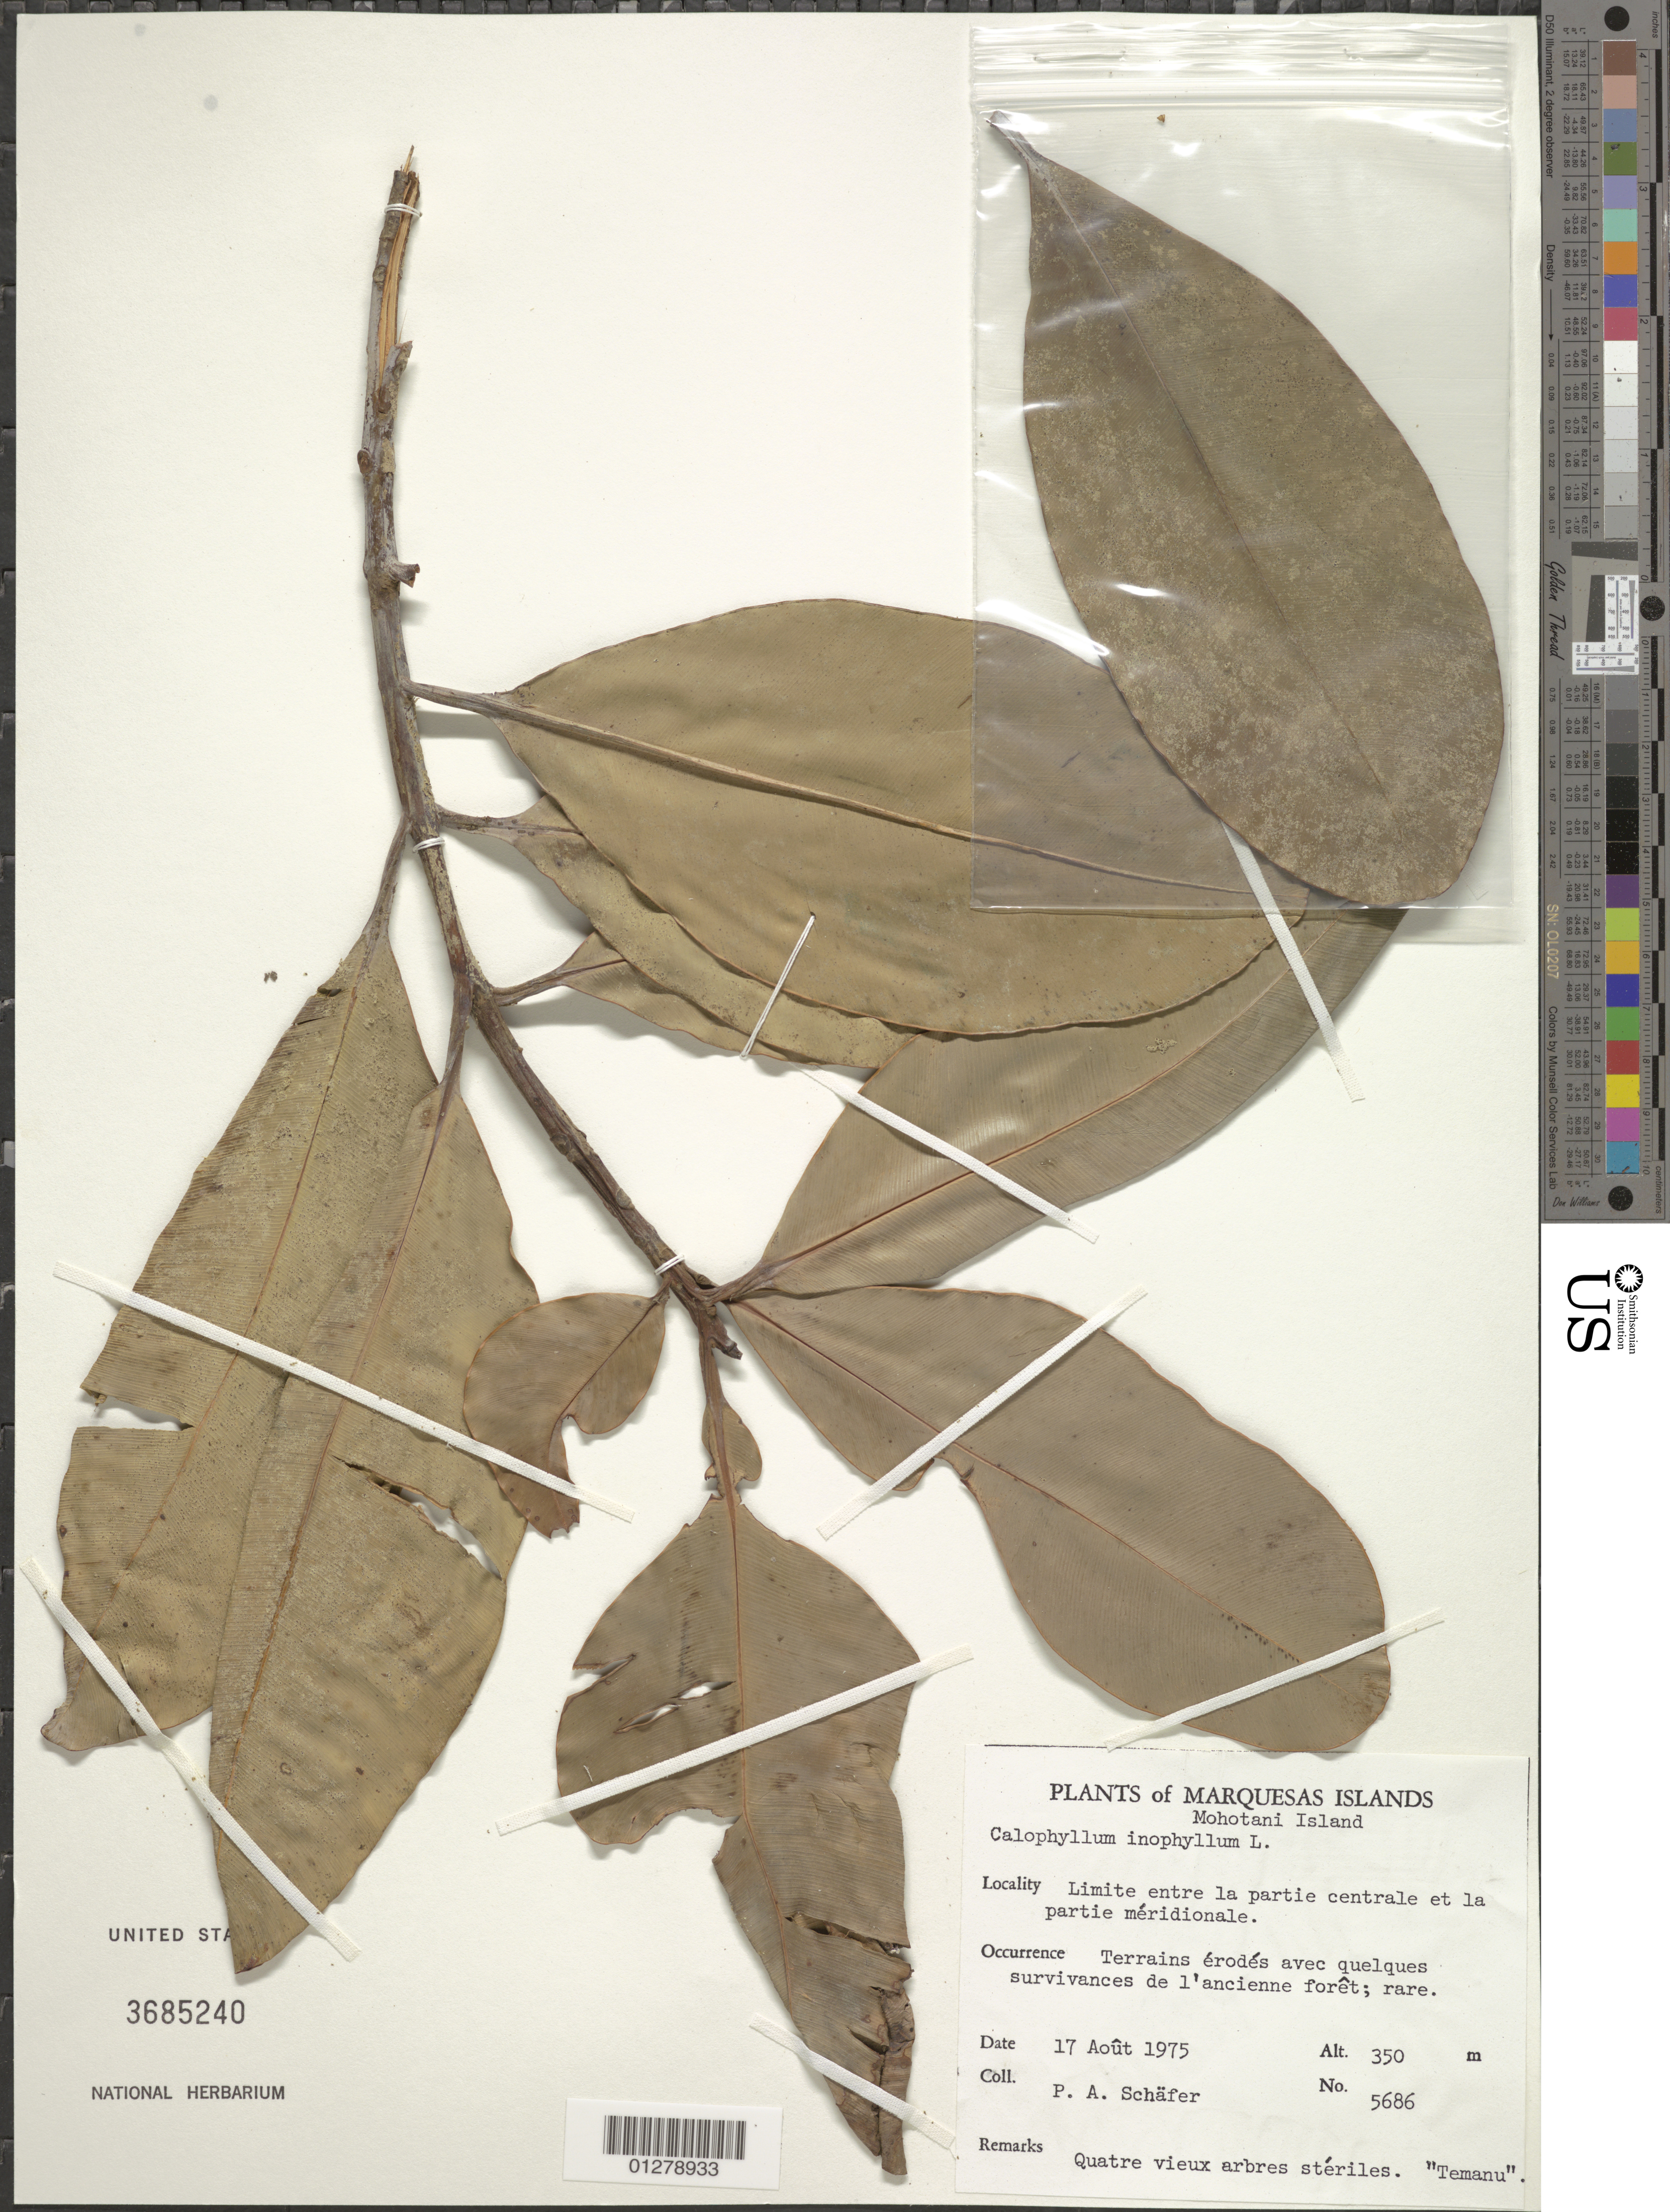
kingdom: Plantae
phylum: Tracheophyta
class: Magnoliopsida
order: Malpighiales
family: Calophyllaceae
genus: Calophyllum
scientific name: Calophyllum inophyllum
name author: L.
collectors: P. A. Schäfer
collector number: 5686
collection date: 1975-08-17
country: French Polynesia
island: Mohotani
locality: limite entre la partie centrale et la partie méridionale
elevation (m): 350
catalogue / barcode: US 3685240